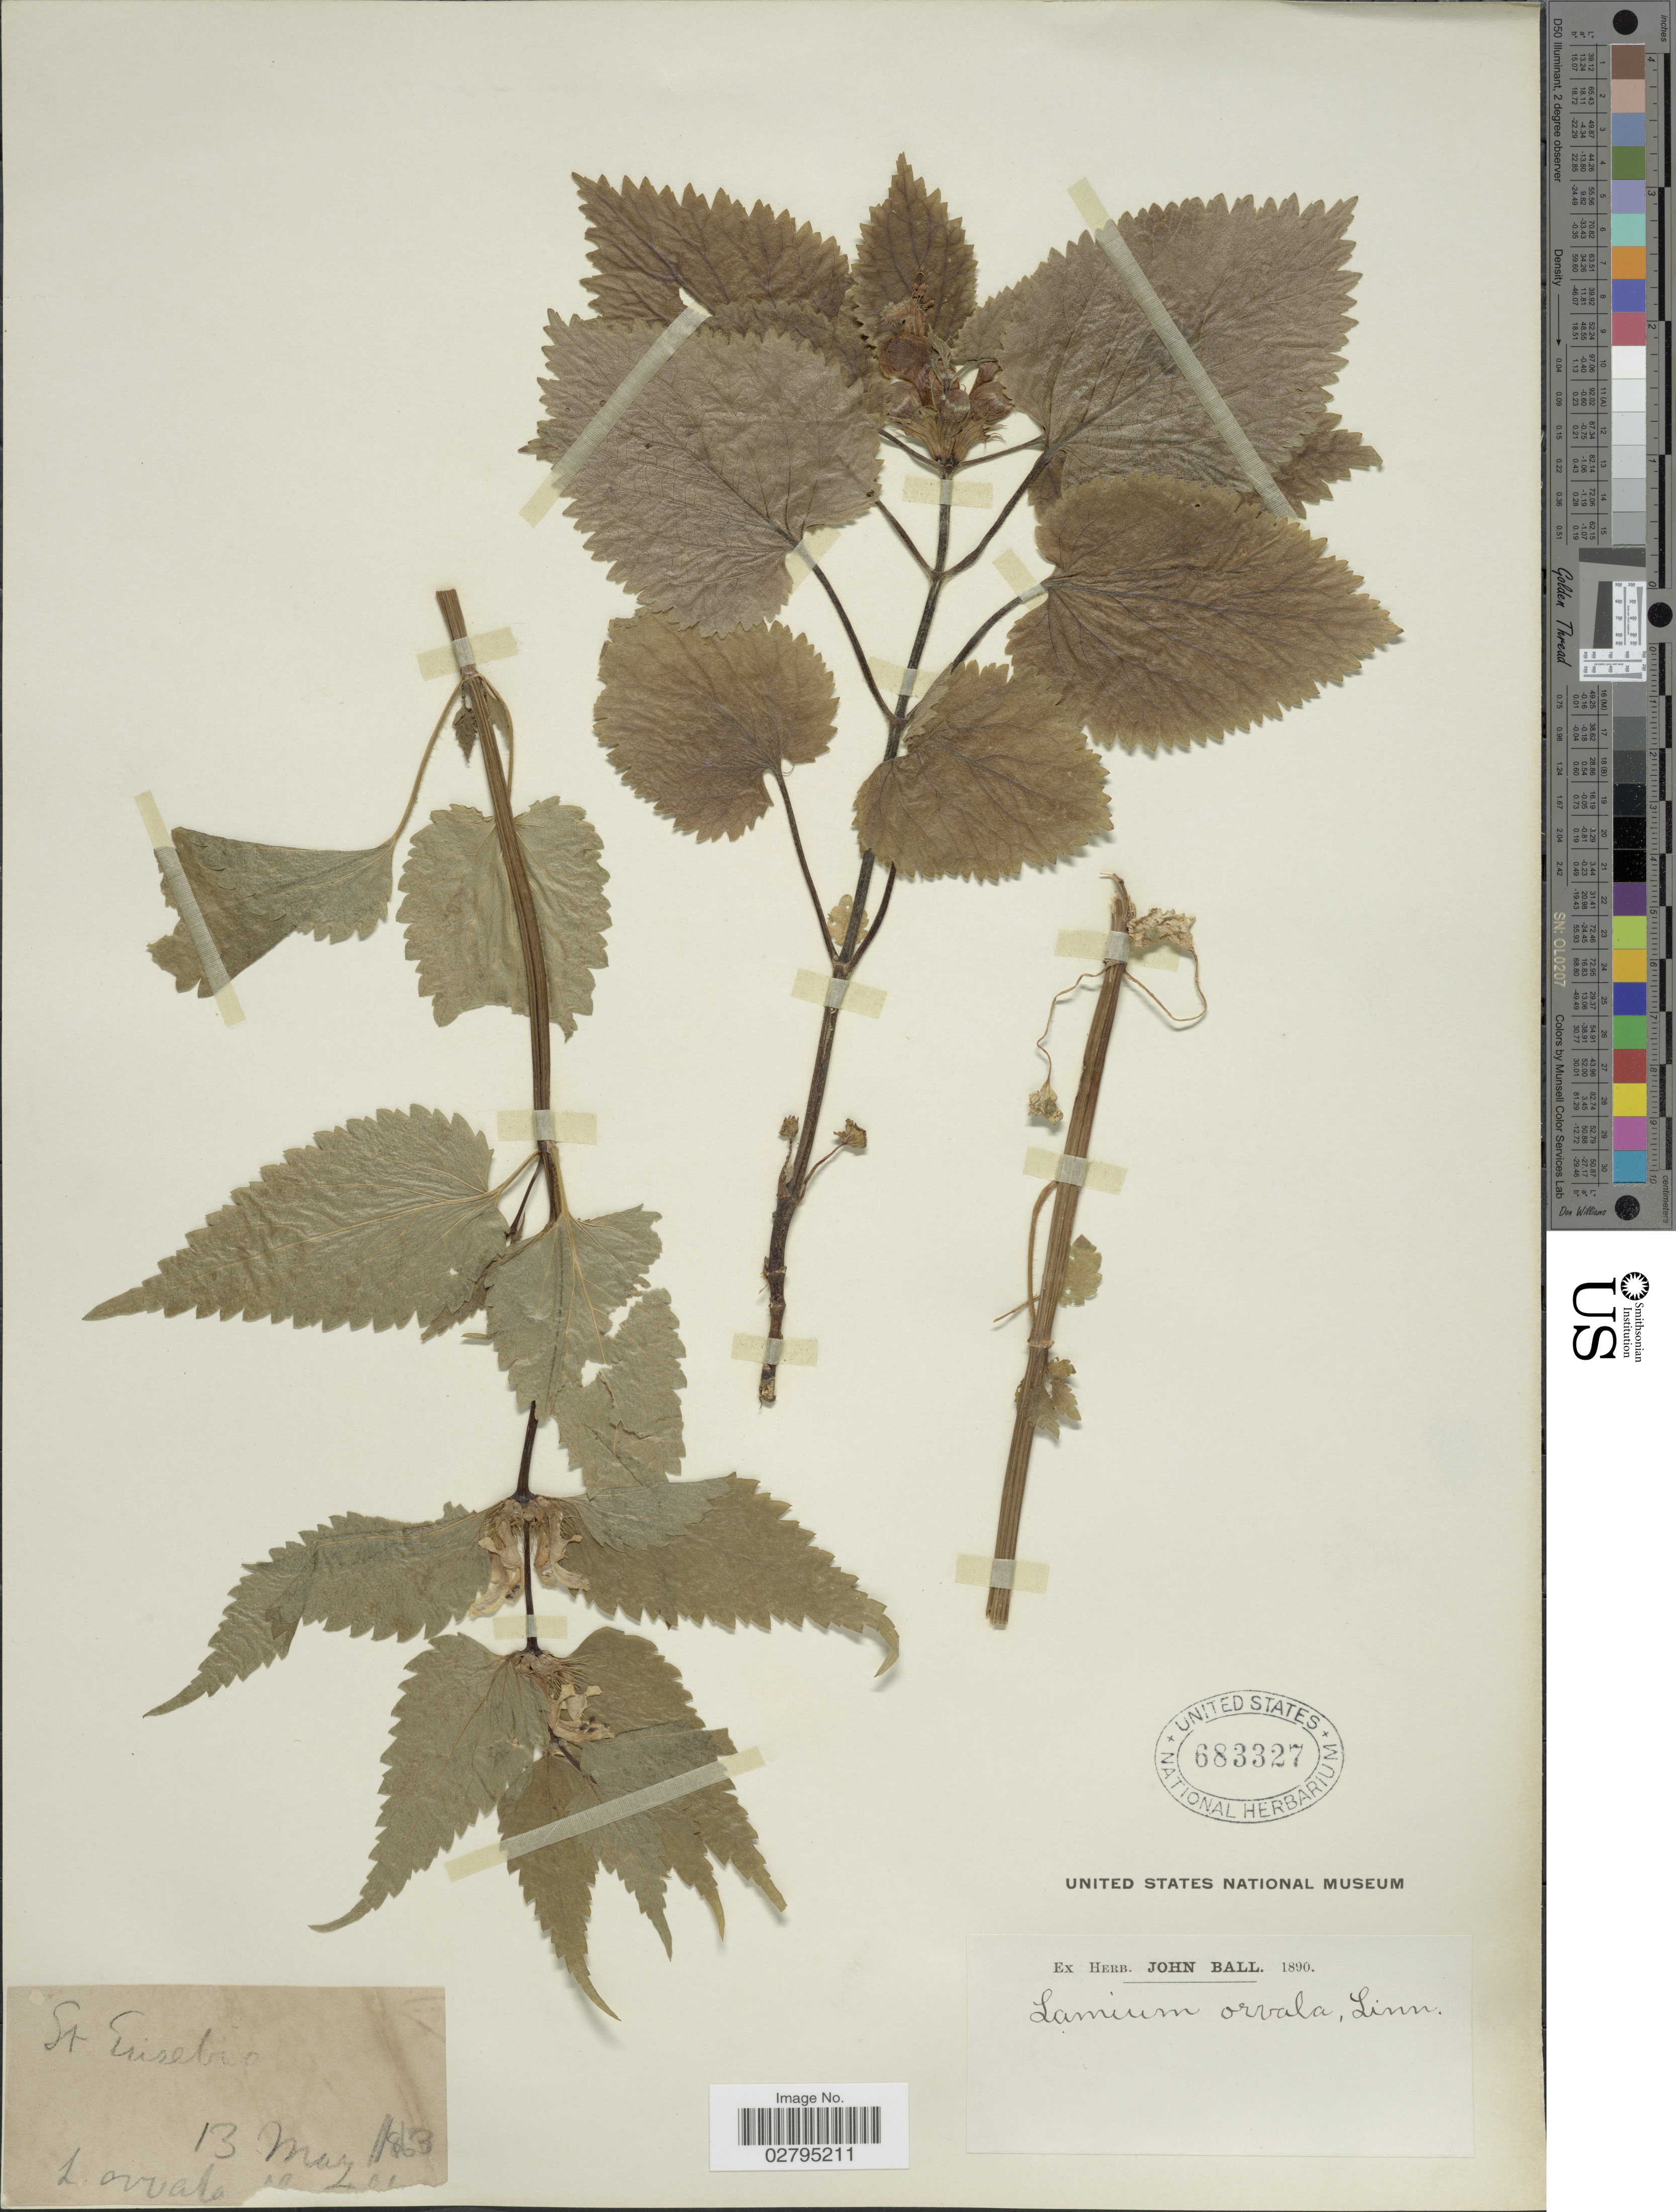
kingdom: Plantae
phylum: Tracheophyta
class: Magnoliopsida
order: Lamiales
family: Lamiaceae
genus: Lamium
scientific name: Lamium orvala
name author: L.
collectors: ex herb. John Ball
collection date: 1863-05-13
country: Italy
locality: St Eusebio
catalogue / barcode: US 683327